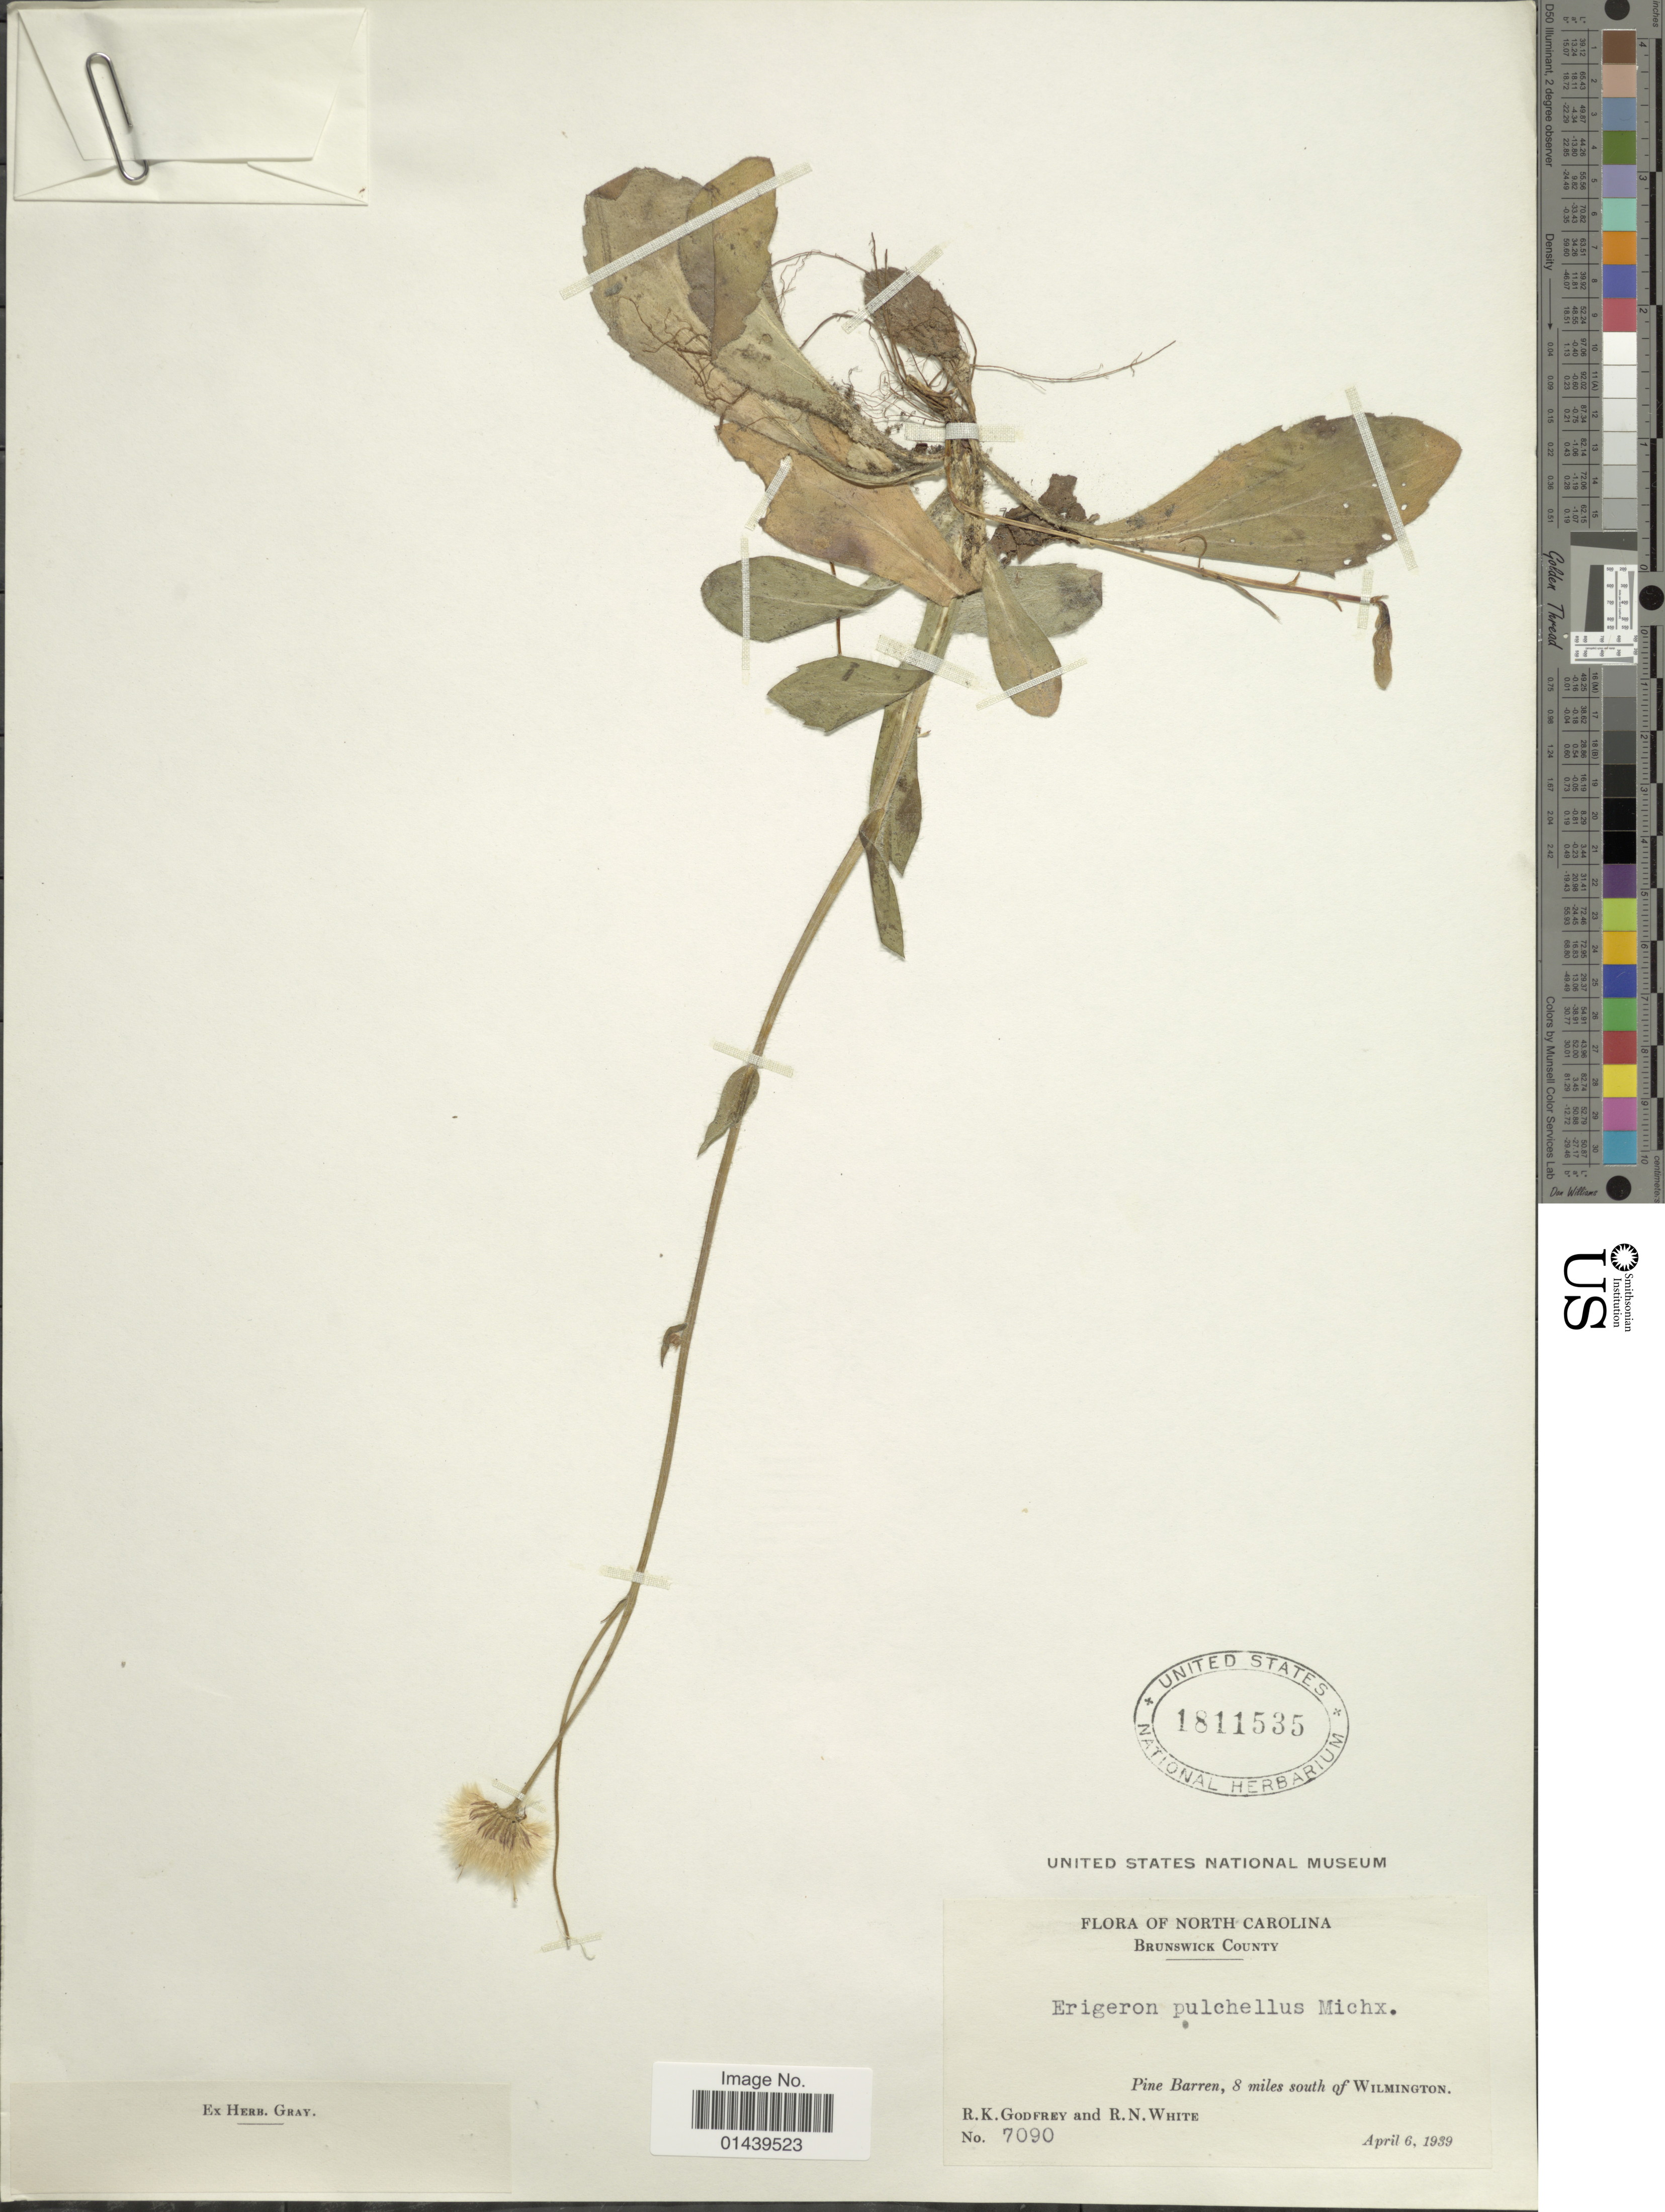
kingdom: Plantae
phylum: Tracheophyta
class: Magnoliopsida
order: Asterales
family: Asteraceae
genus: Erigeron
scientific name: Erigeron pulchellus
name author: Michx.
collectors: R. K. Godfrey & R. N. White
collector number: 7090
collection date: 1939-04-06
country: United States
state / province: North Carolina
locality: Brunswick County. Pine Barren, 8 miles south of Wilmington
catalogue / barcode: US 1811535